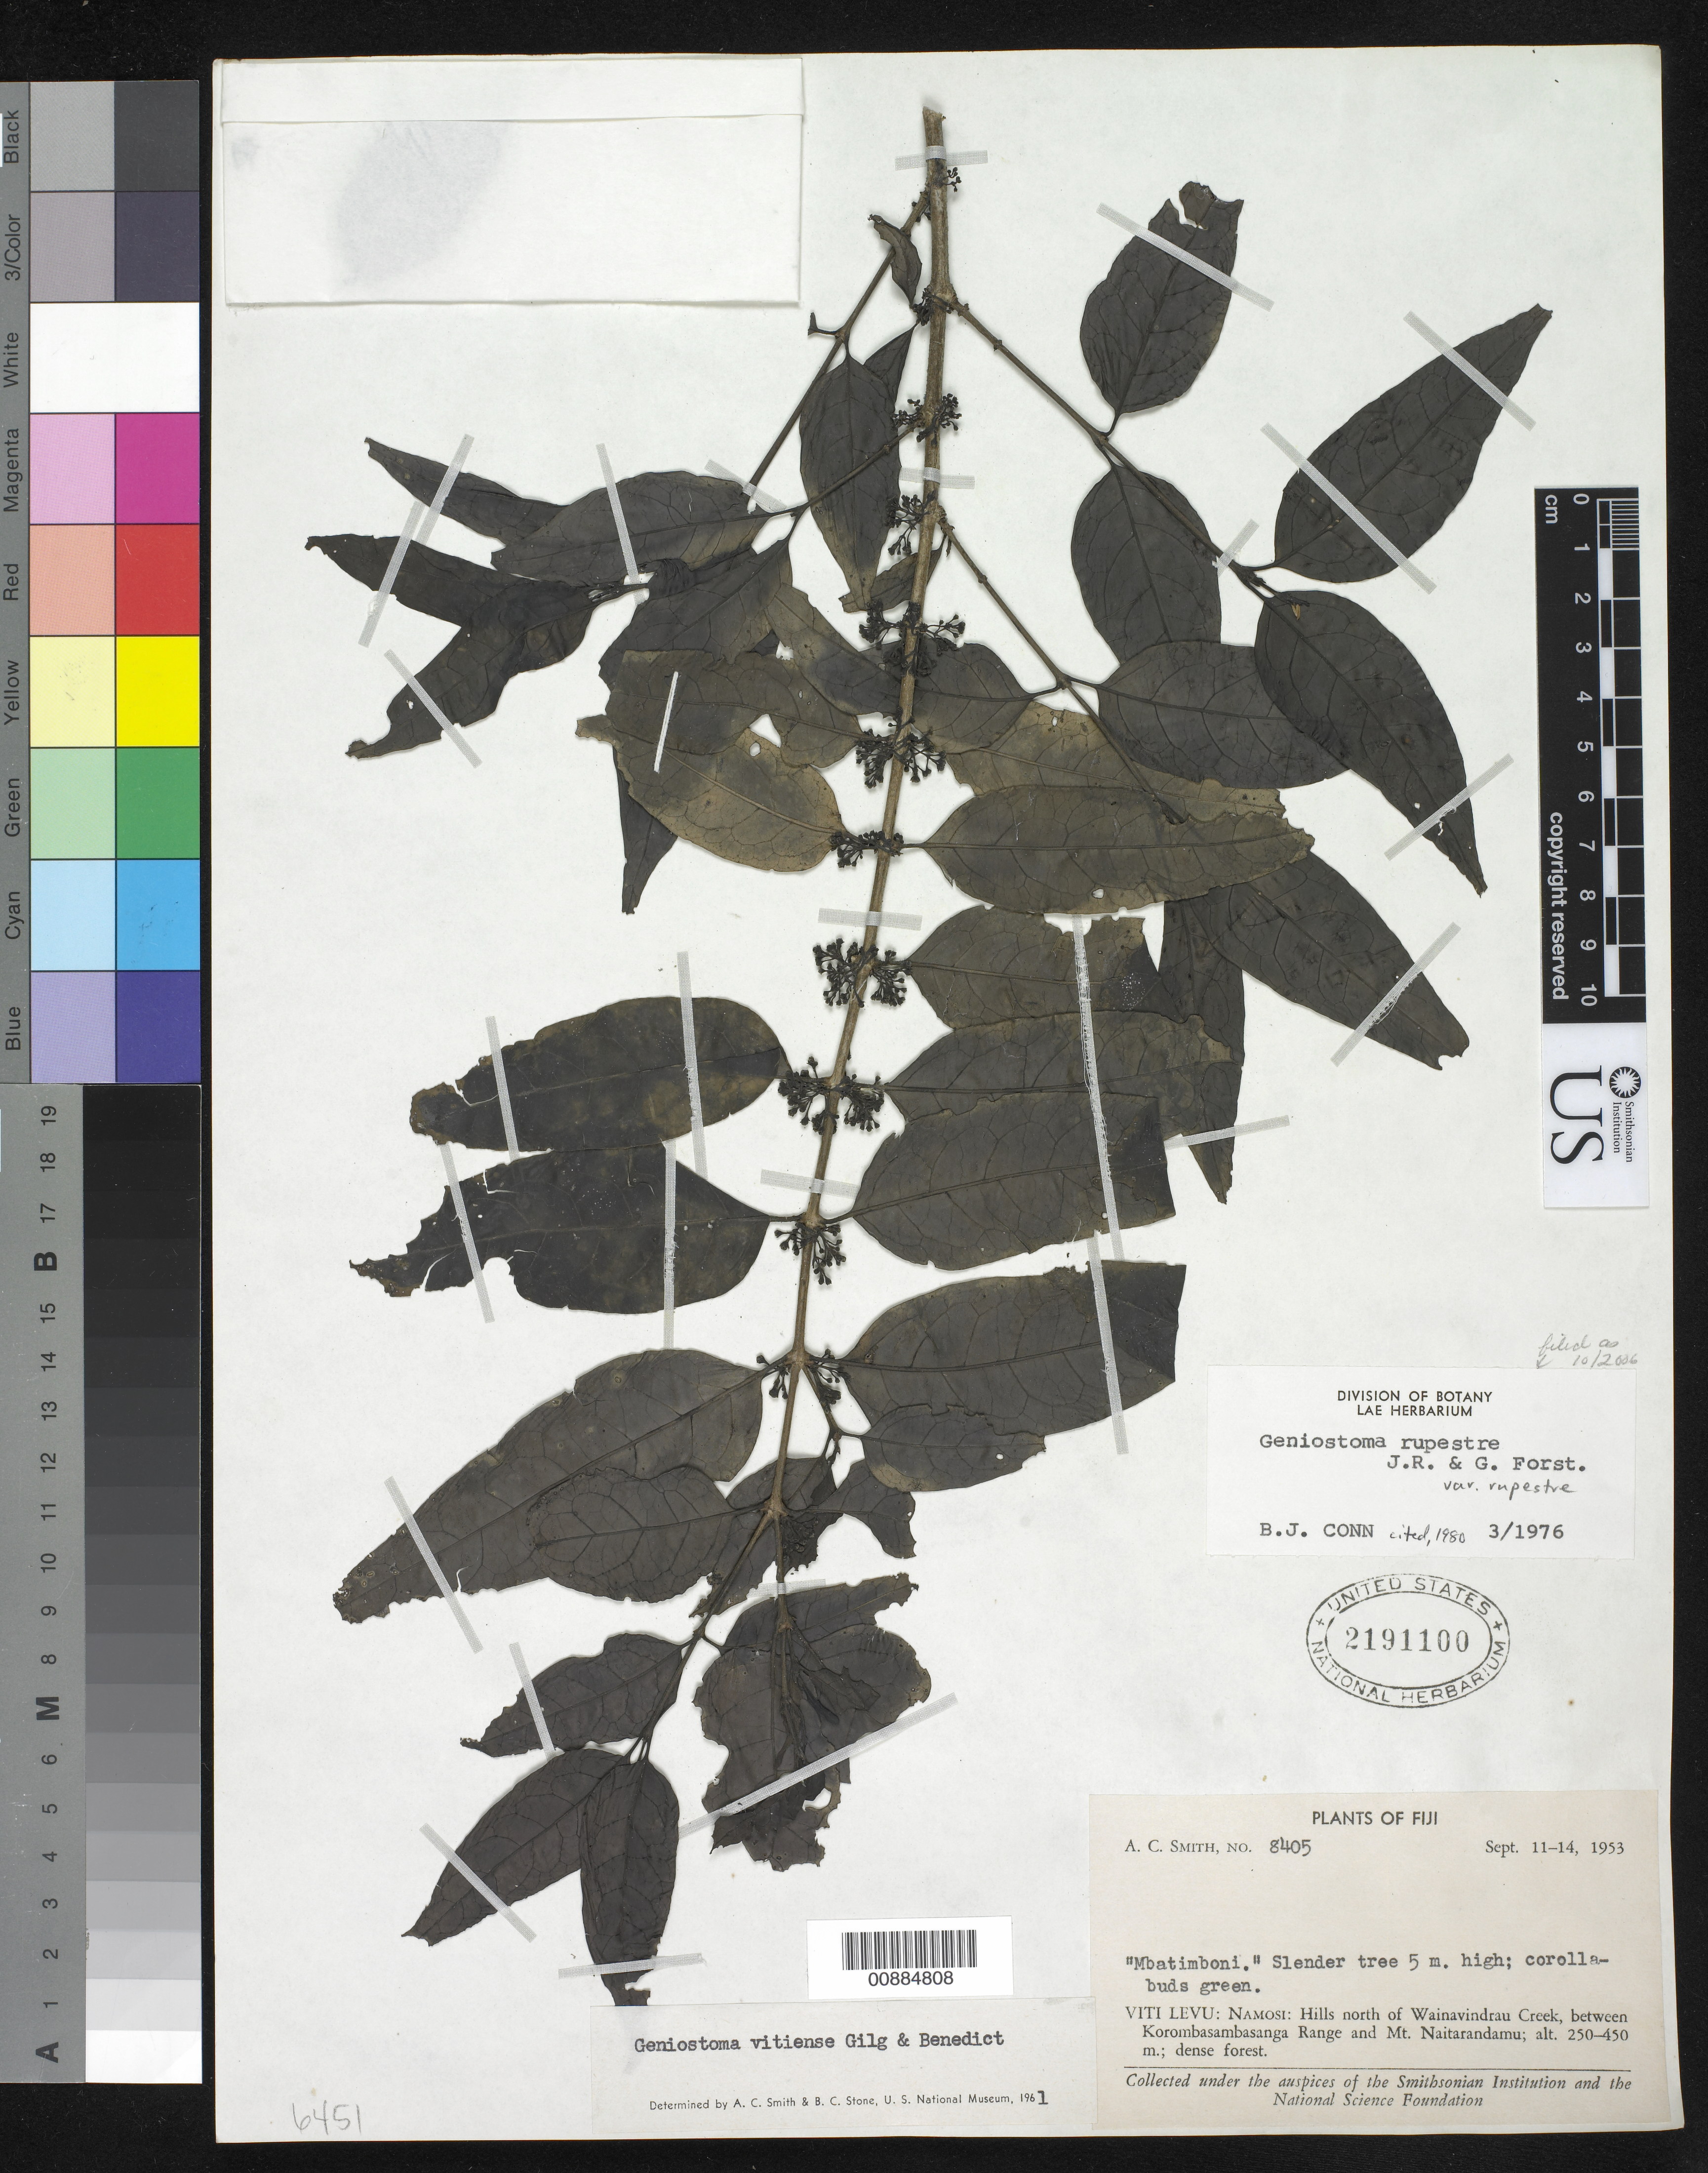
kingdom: Plantae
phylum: Tracheophyta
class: Magnoliopsida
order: Gentianales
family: Loganiaceae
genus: Geniostoma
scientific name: Geniostoma rupestre var. rupestre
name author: J.R. Forst. & G. Forst.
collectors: C. A. Smith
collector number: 8405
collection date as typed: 11 Sep 1953 to 14 Sep 1953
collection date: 1953-09-11/1953-09-14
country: Fiji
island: Viti Levu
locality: Namosi: Hills N. of Wainavindrau Creek, between Korombasambasanga Range and Mt. Naitarandamu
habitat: dense forest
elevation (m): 250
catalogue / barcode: US 2191100